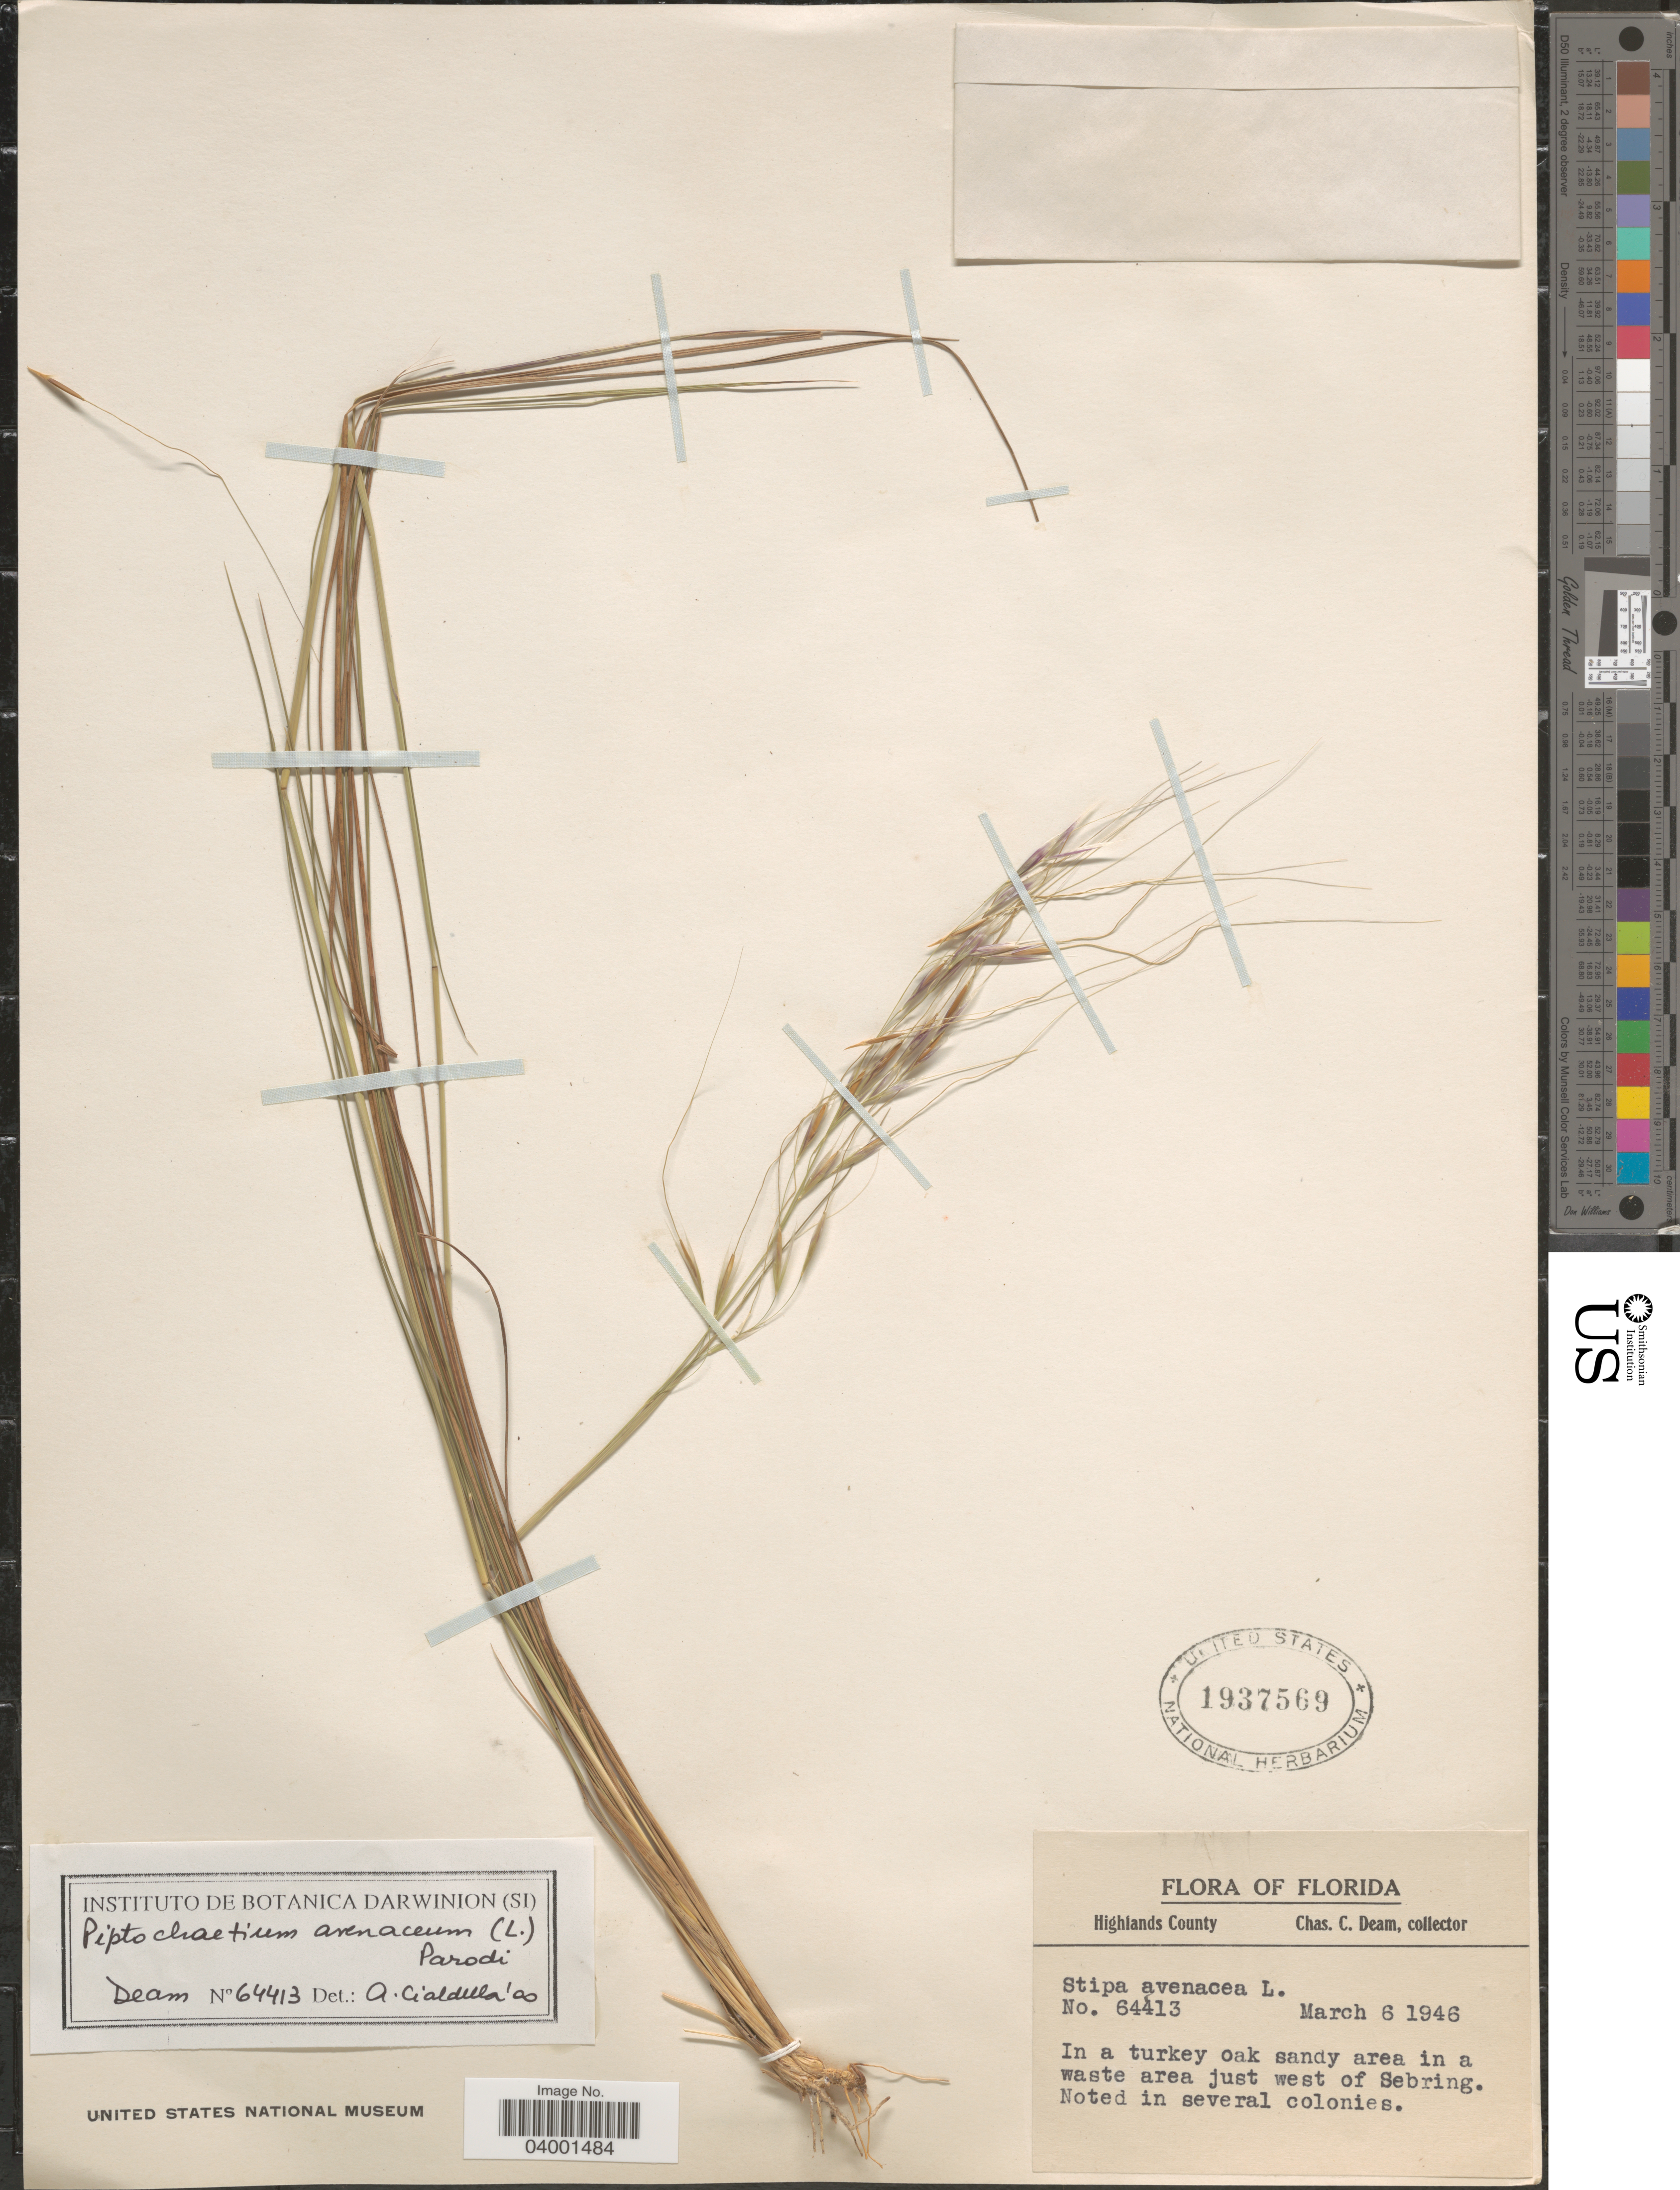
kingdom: Plantae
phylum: Tracheophyta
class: Liliopsida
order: Poales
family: Poaceae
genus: Piptochaetium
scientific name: Piptochaetium avenaceum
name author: (L.) Parodi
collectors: C. C. Deam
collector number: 64413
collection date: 1946-03-06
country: United States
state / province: Florida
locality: Highlands County. In a turkey oak sandy area in a waste area just west of Sebring.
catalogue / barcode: US 1937569